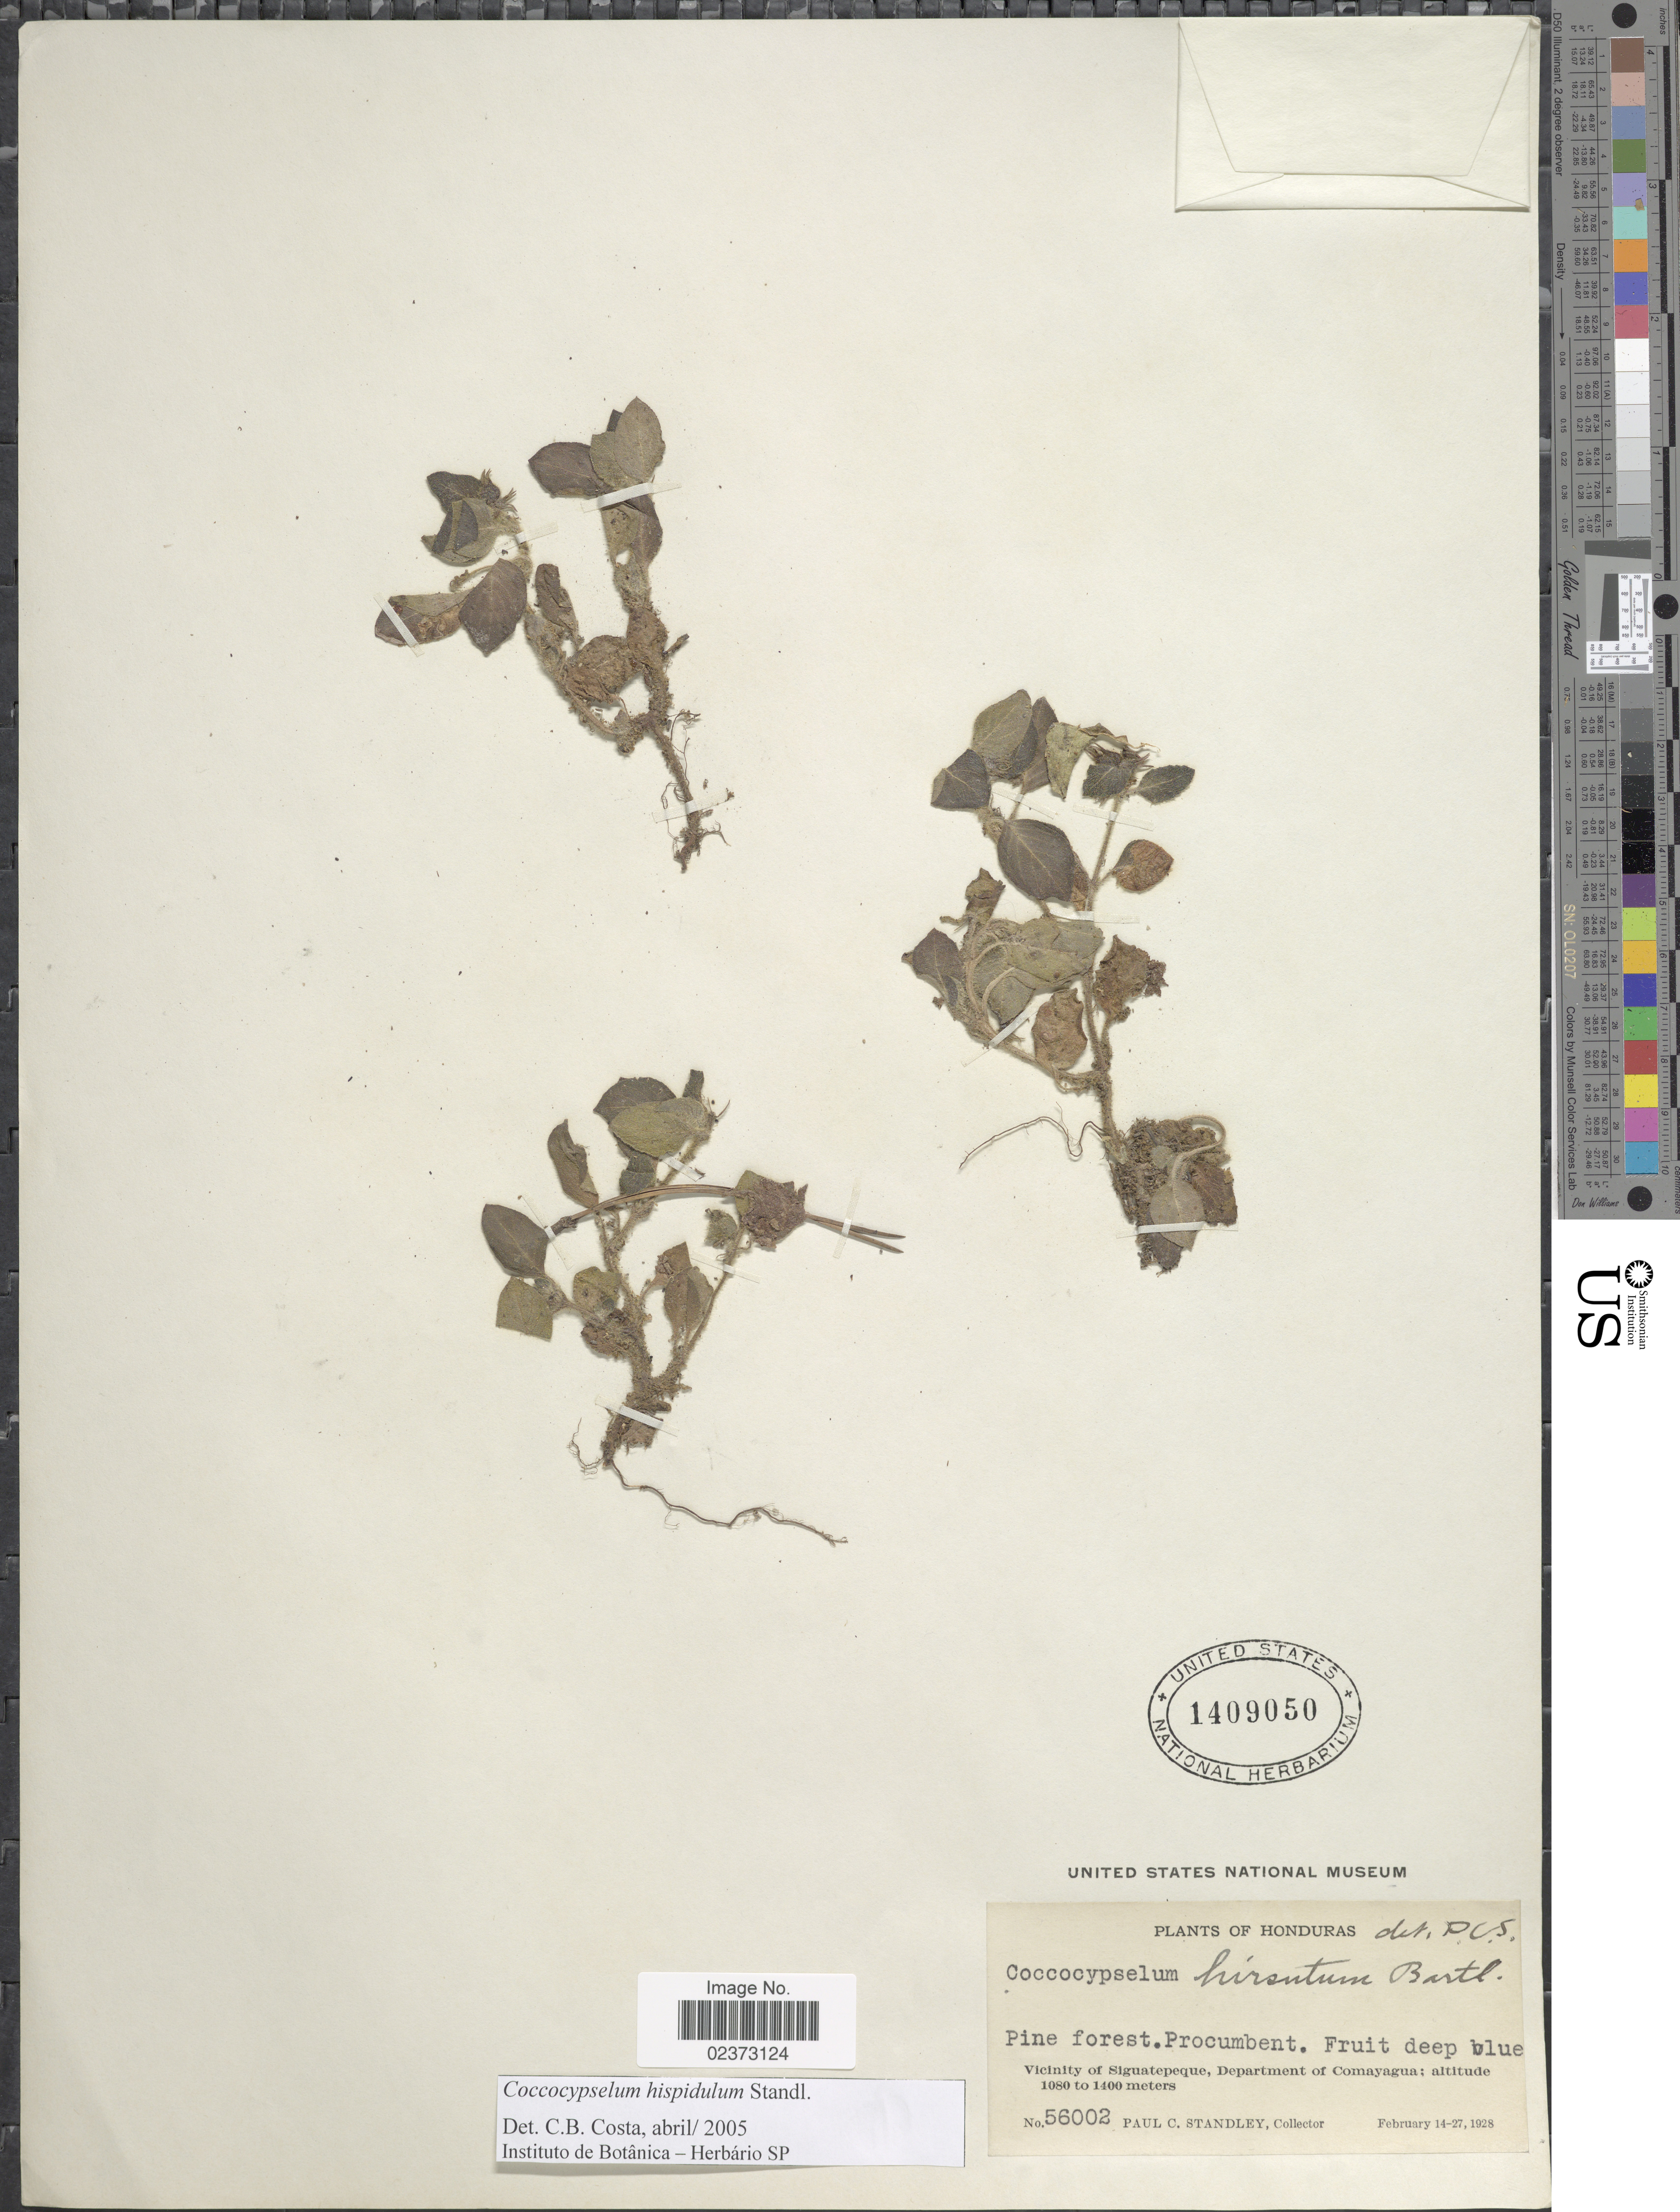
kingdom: Plantae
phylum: Tracheophyta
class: Magnoliopsida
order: Gentianales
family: Rubiaceae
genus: Coccocypselum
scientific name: Coccocypselum hispidulum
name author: (Standl.) Standl.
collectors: P. C. Standley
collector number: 56002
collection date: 1928-02-14/1928-02-27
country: Honduras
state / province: Comayagua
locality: Vicinity of Siguatepeque, Department of Comayagua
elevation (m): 1080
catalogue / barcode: US 1409050